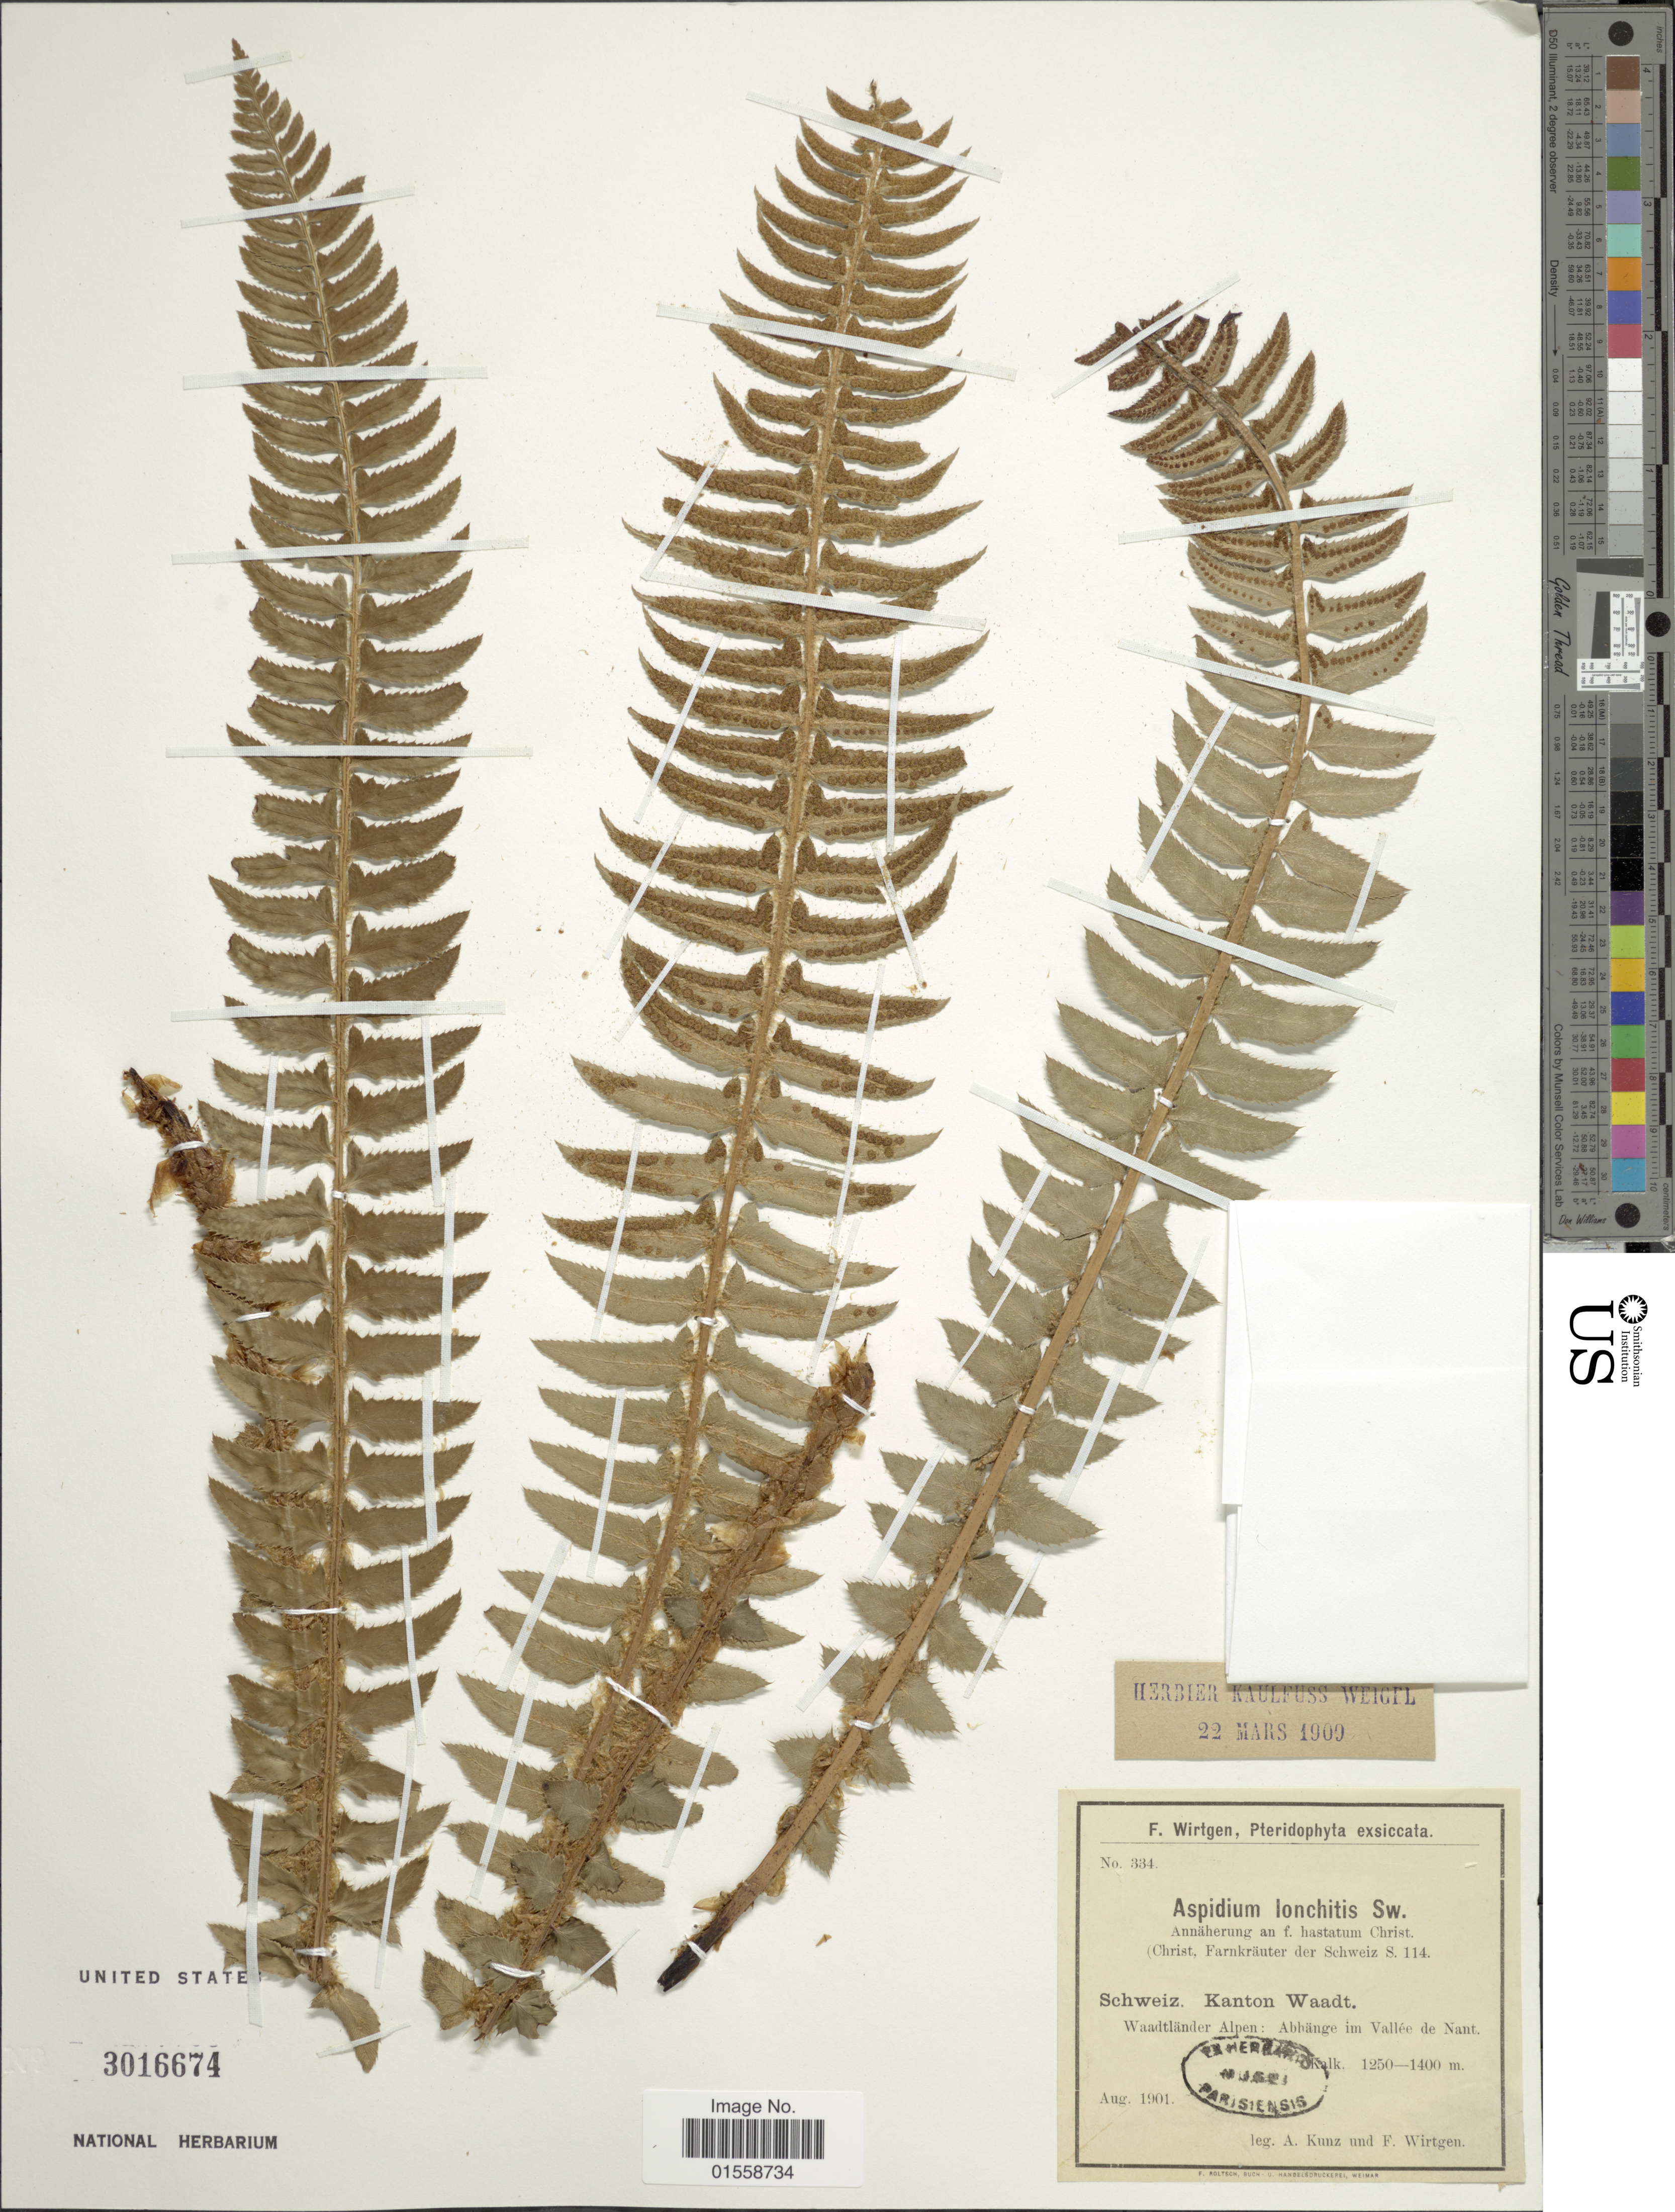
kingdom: Plantae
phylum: Tracheophyta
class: Polypodiopsida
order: Polypodiales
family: Dryopteridaceae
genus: Polystichum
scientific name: Polystichum lonchitis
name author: (Roth) L.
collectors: A. Kunz & F. Wirtgen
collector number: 334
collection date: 1901-08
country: Switzerland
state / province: Vaud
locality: Schweiz, Kanton Waadt, Waadtlander alpen: Abhange im Vallee de Nant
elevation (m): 1250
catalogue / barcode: US 3016674